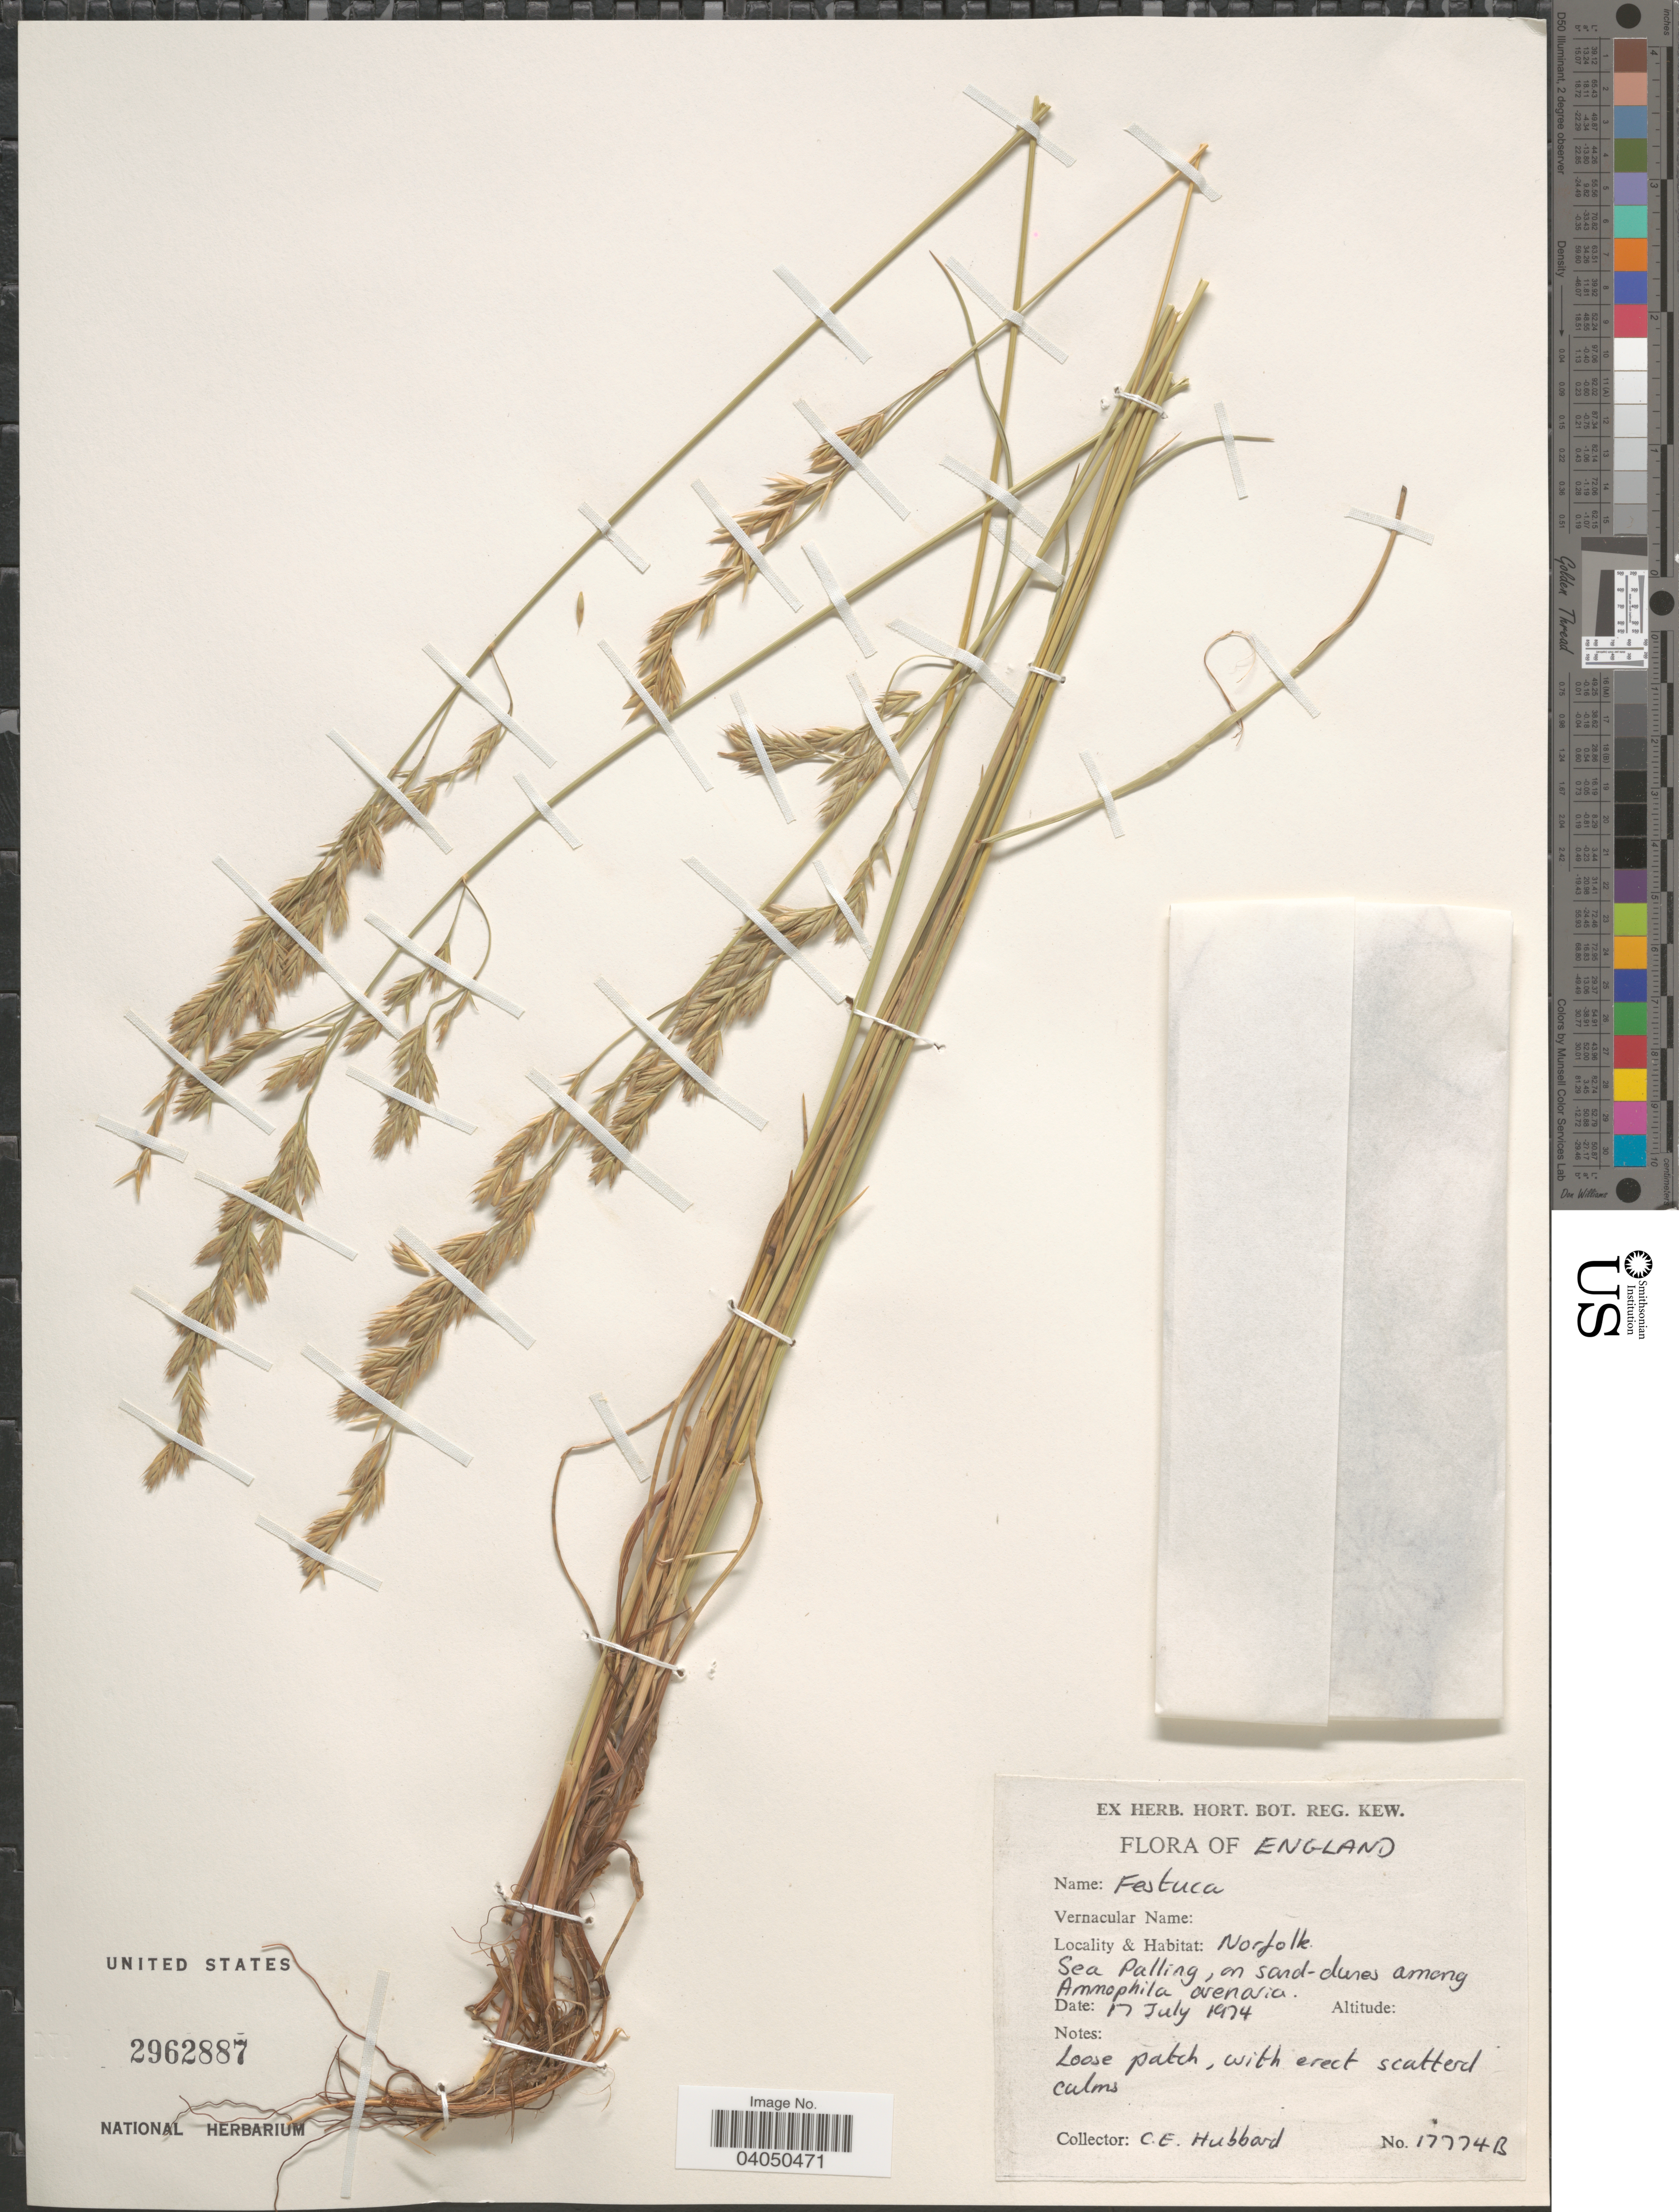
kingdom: Plantae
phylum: Tracheophyta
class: Liliopsida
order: Poales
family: Poaceae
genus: Festuca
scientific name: Festuca sp.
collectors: C. E. Hubbard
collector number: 17774B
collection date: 1974-07-17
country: United Kingdom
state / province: England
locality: Norfolk. Sea Palling.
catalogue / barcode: US 2962887